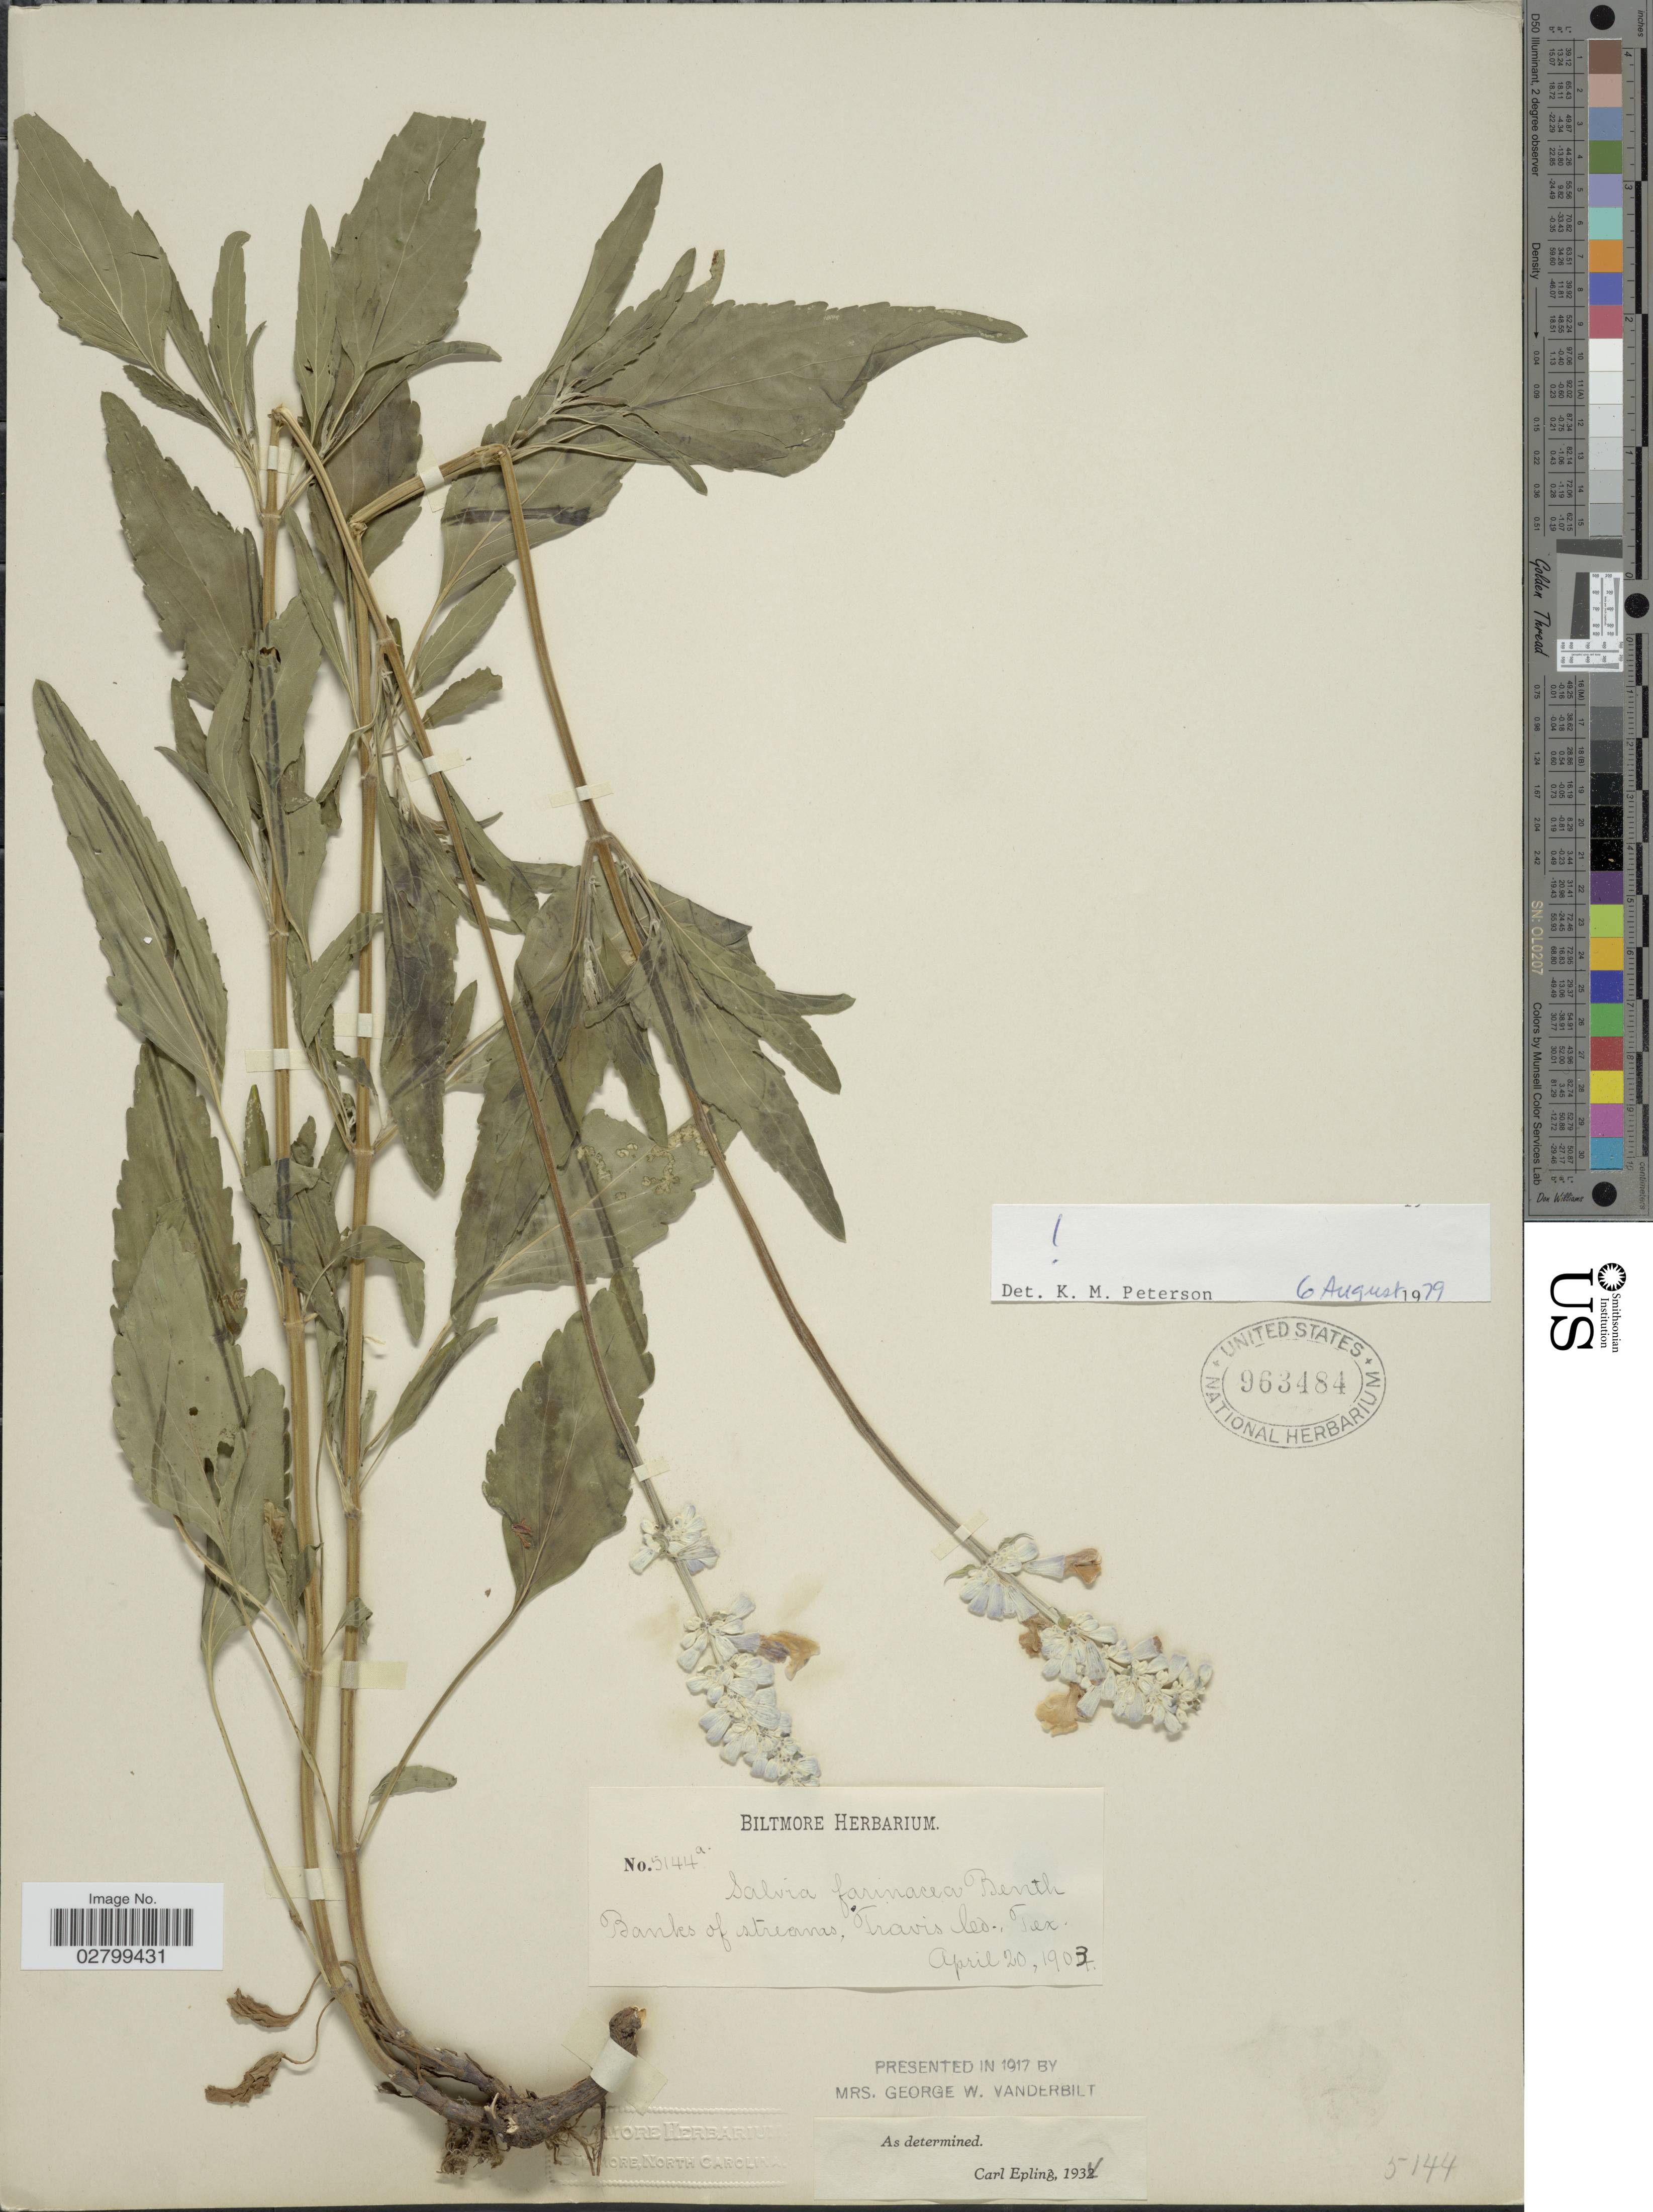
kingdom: Plantae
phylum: Tracheophyta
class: Magnoliopsida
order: Lamiales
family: Lamiaceae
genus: Salvia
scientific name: Salvia farinacea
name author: Benth.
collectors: ex herb. Biltmore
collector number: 5144a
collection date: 1903-04-20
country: United States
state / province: Texas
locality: Banks of streams, Travis Co.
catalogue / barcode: US 963484